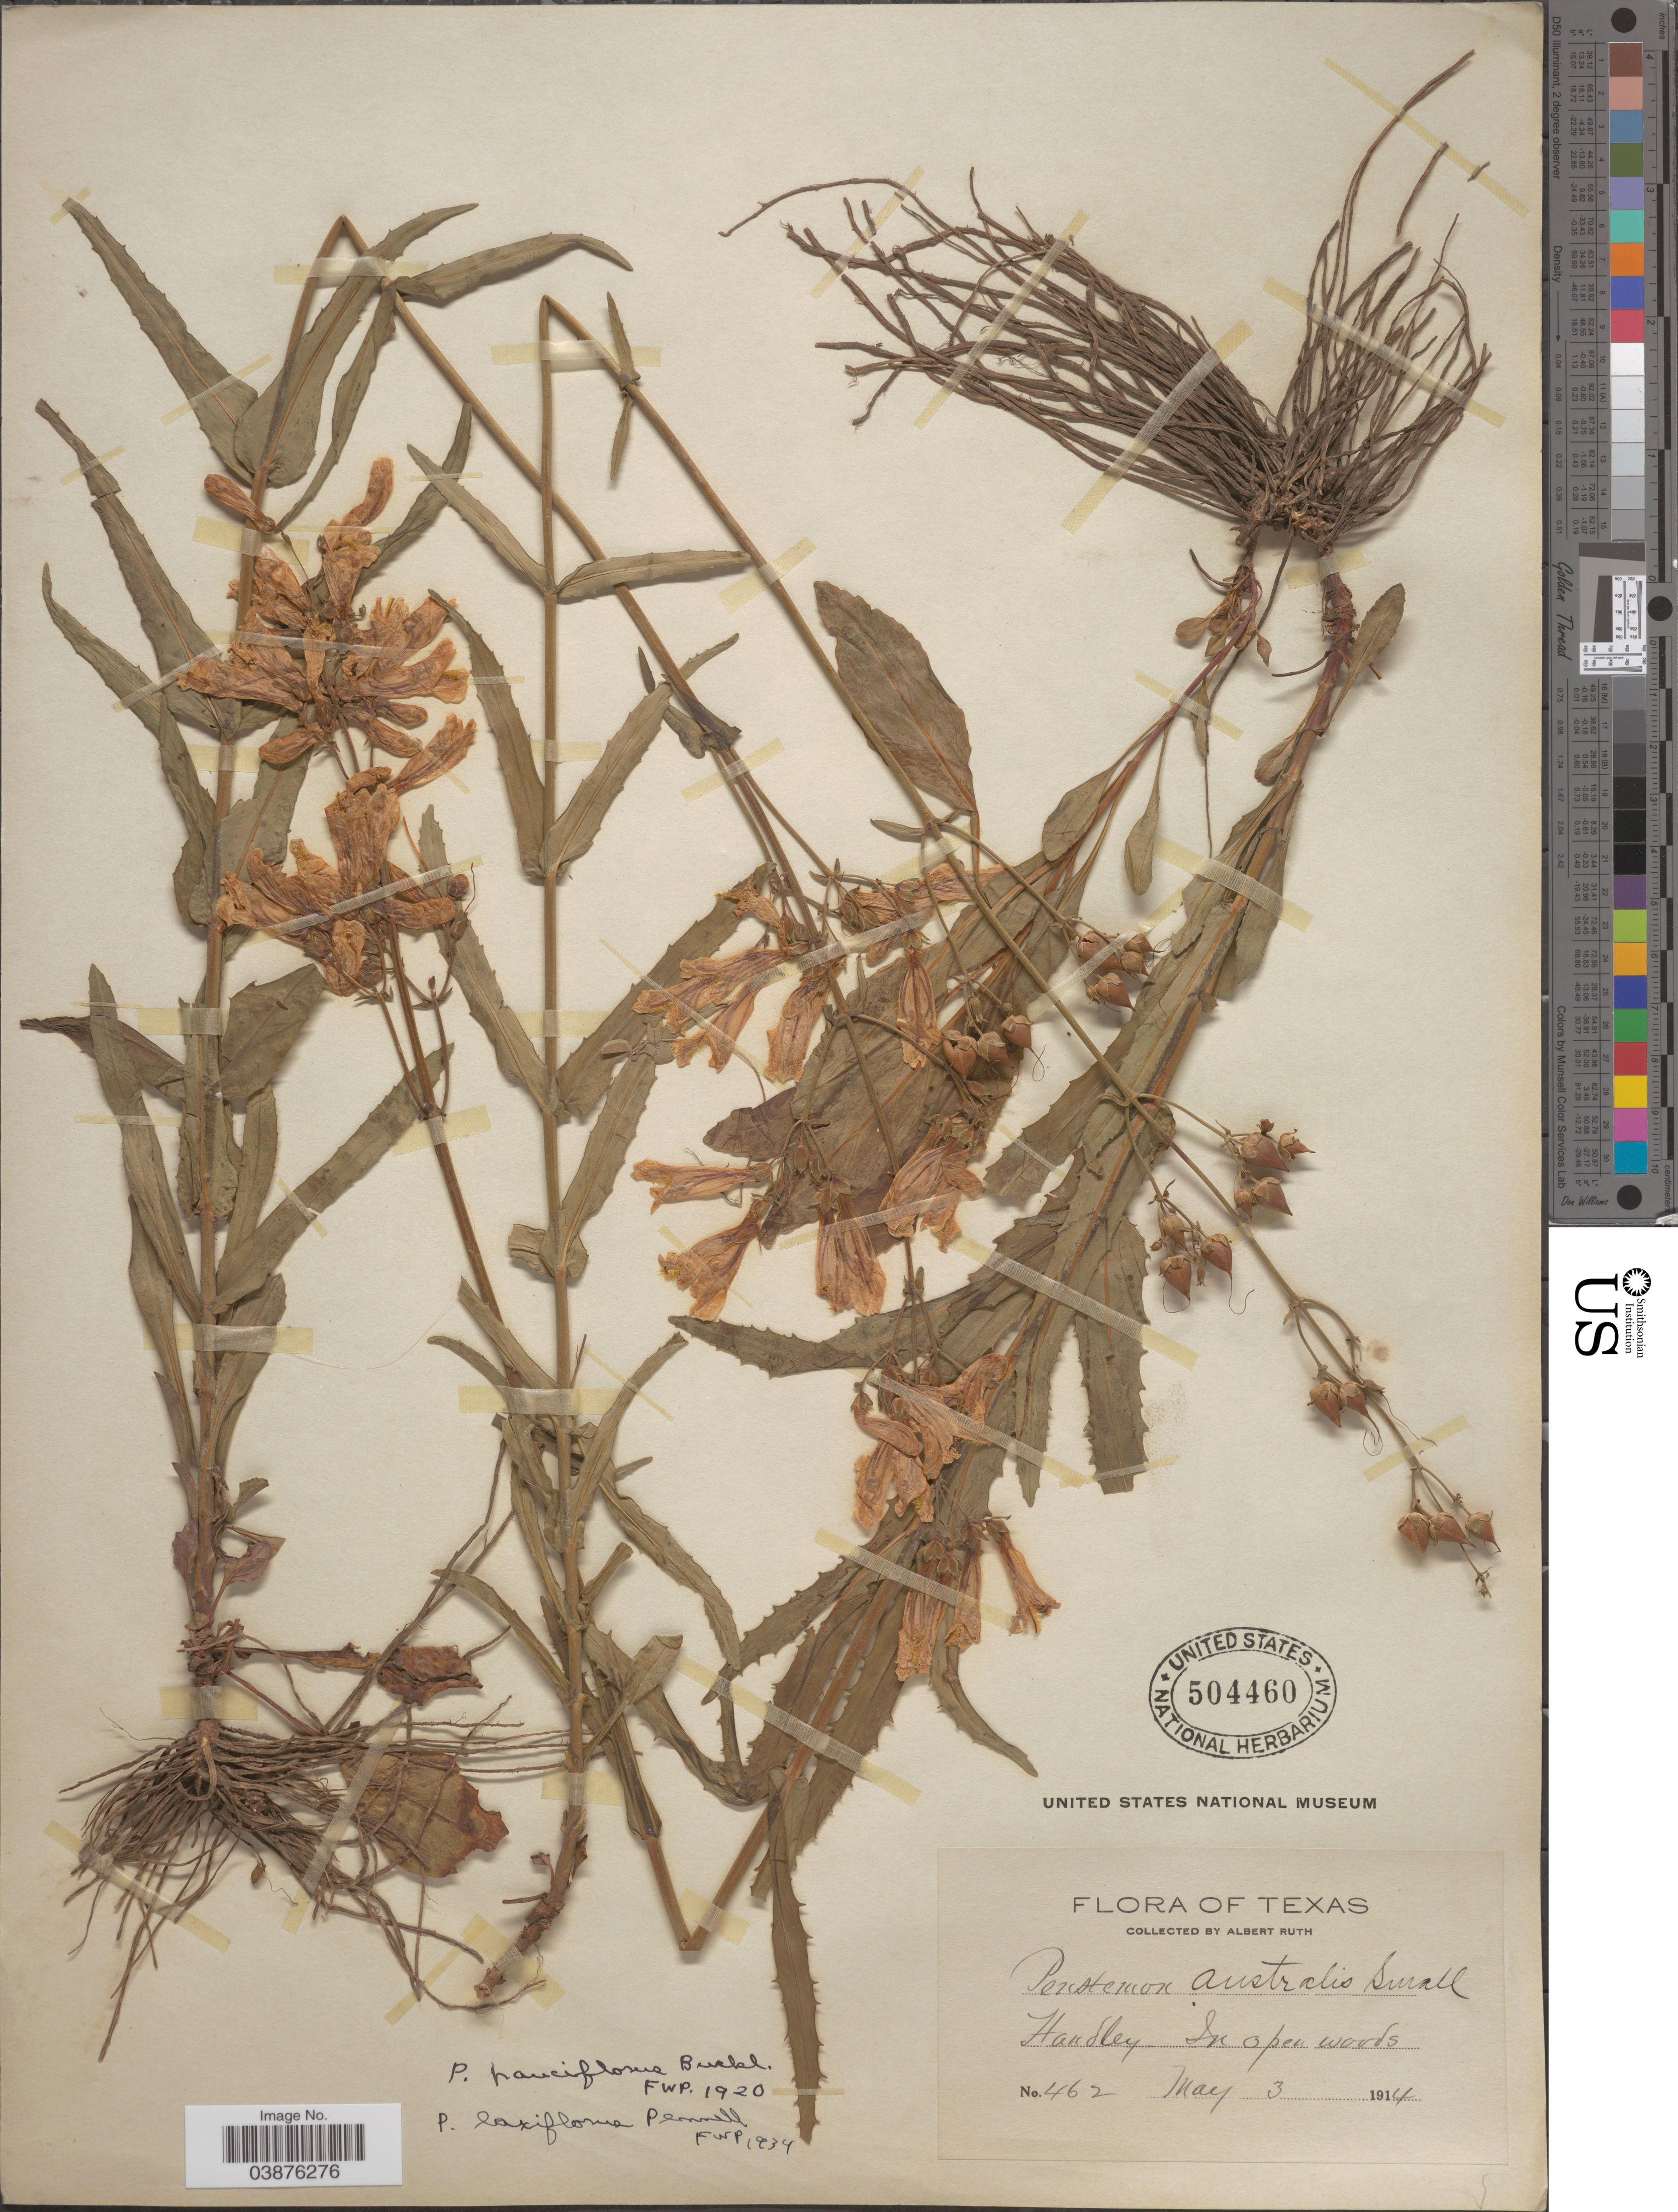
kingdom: Plantae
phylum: Tracheophyta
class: Magnoliopsida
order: Lamiales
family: Plantaginaceae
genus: Penstemon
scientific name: Penstemon laxiflorus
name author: Pennell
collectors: A. Ruth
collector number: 462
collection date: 1914-05-03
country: United States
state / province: Texas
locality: Handley.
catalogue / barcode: US 504460